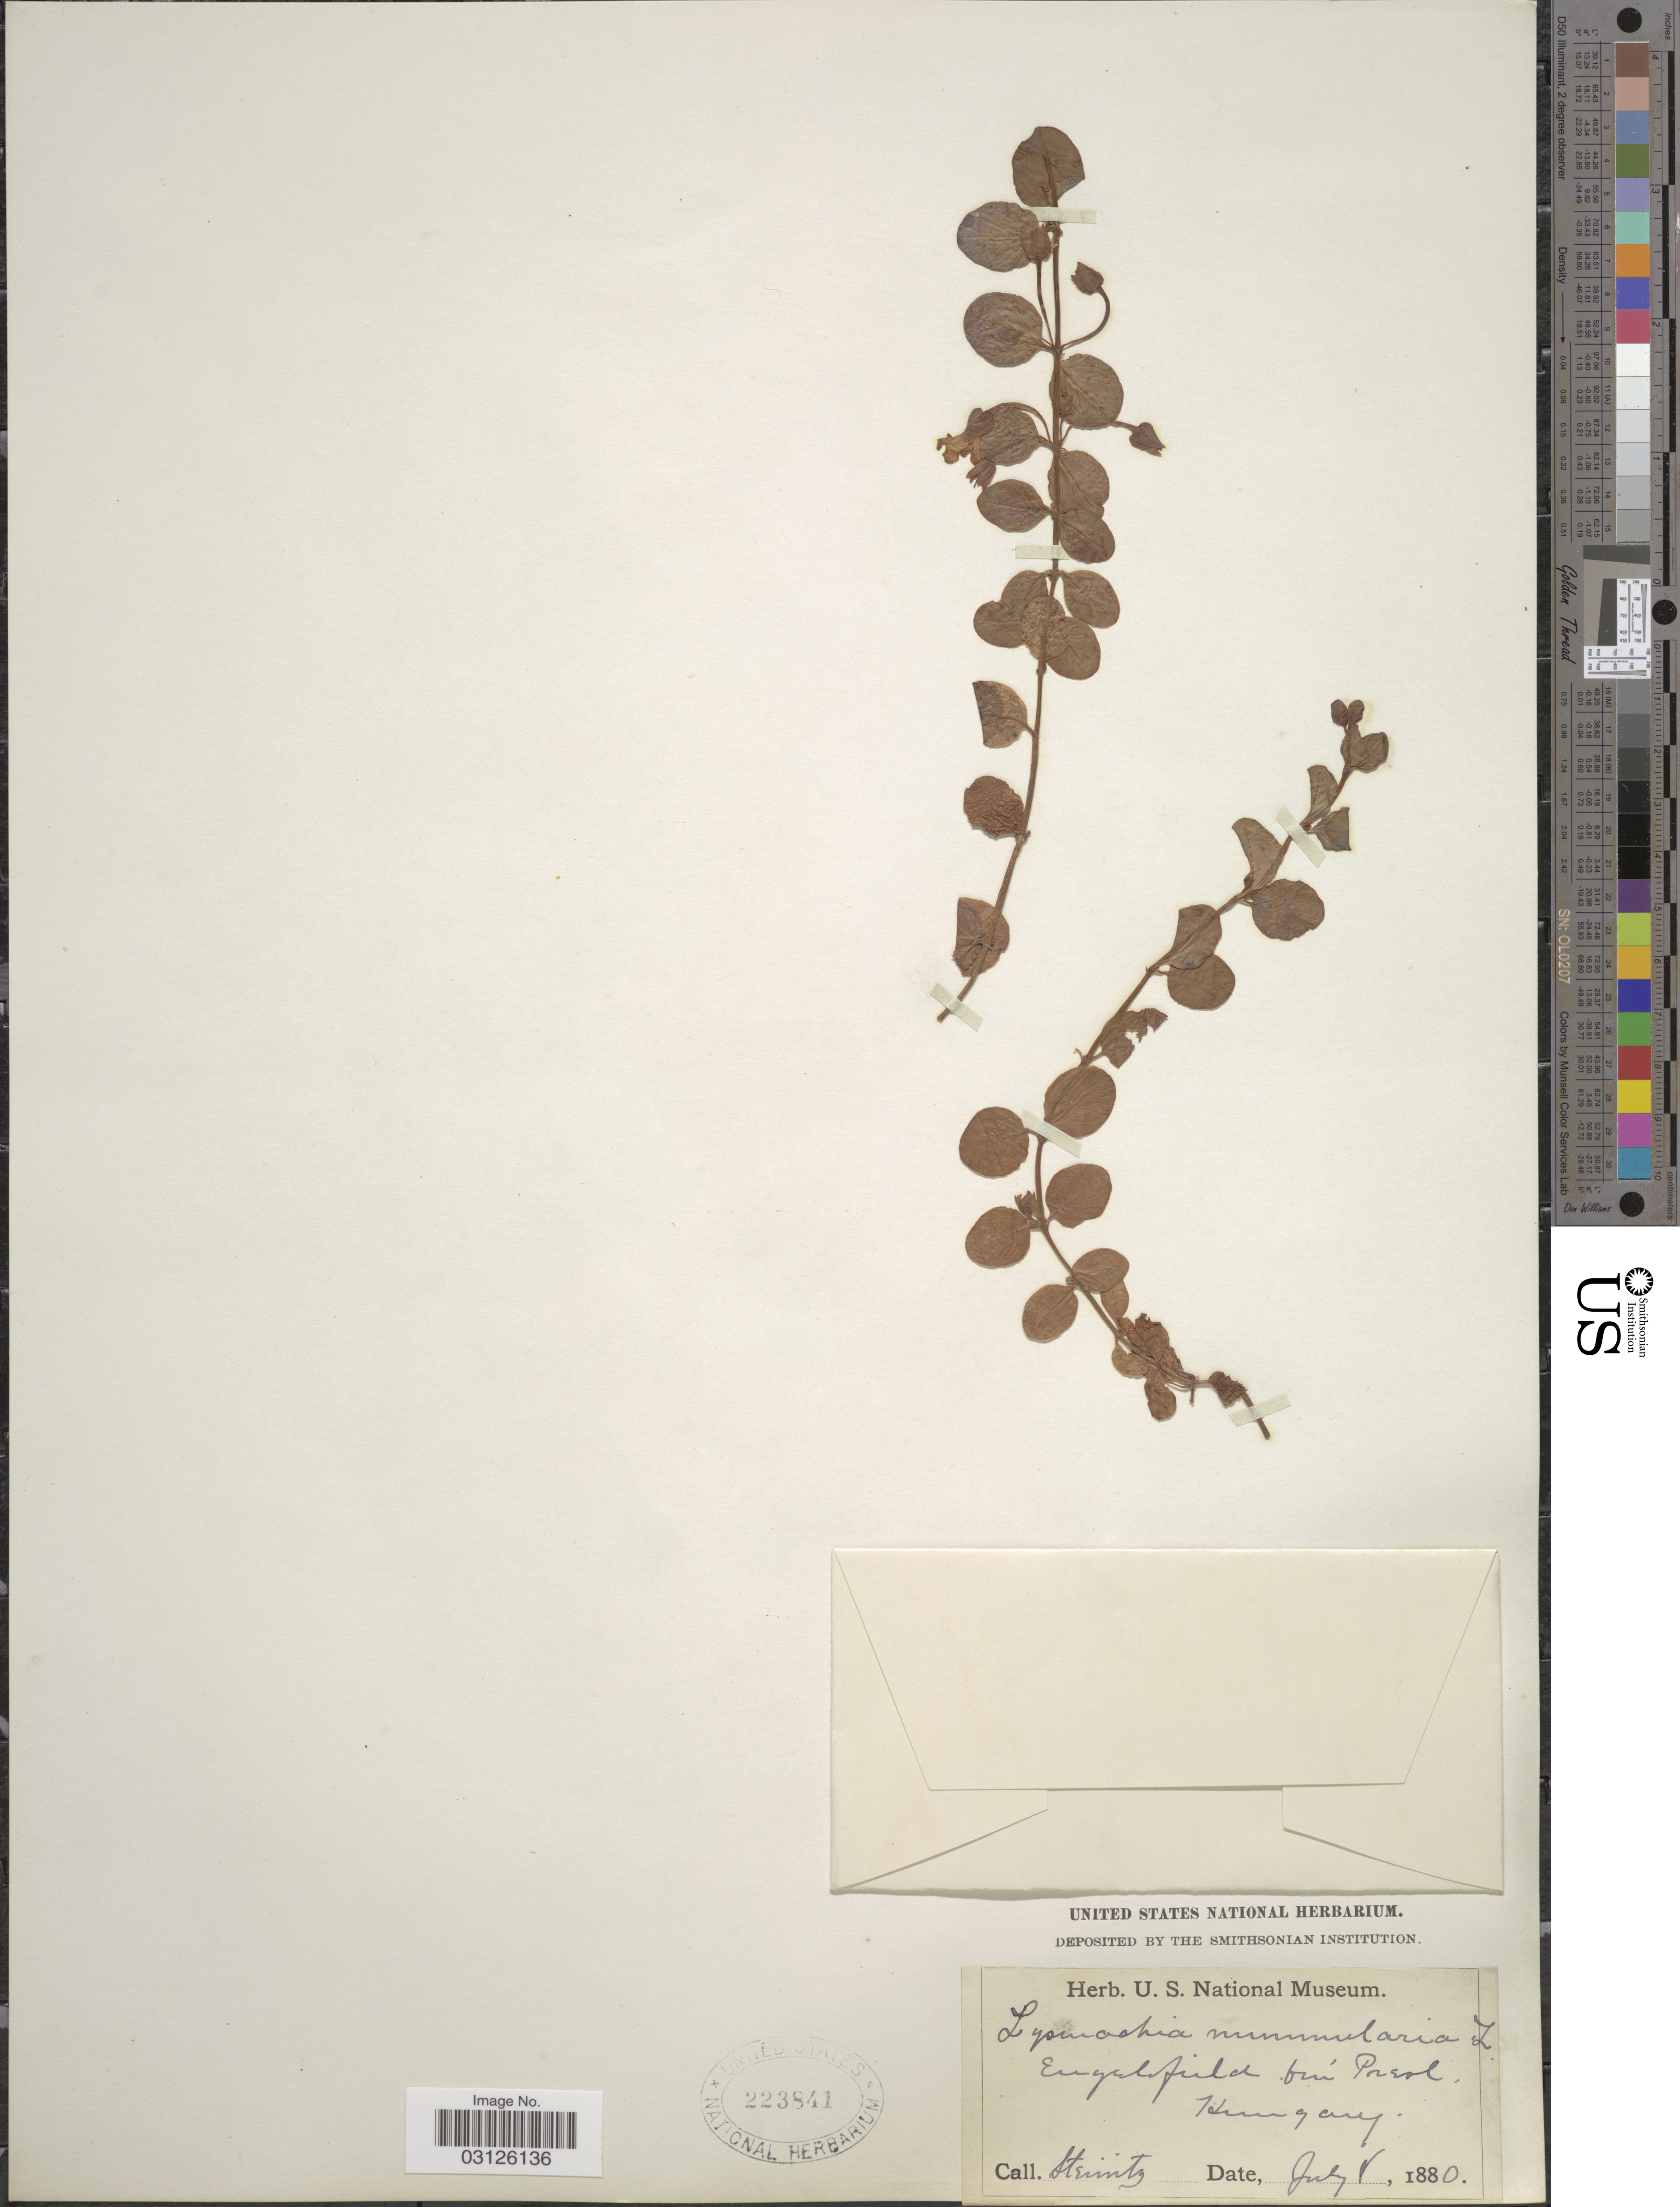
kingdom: Plantae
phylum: Tracheophyta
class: Magnoliopsida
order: Ericales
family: Primulaceae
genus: Lysimachia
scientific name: Lysimachia nummularia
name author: L.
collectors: -. Steinitz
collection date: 1880-07-08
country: Hungary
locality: Engelsfield bei Pest.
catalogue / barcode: US 223841